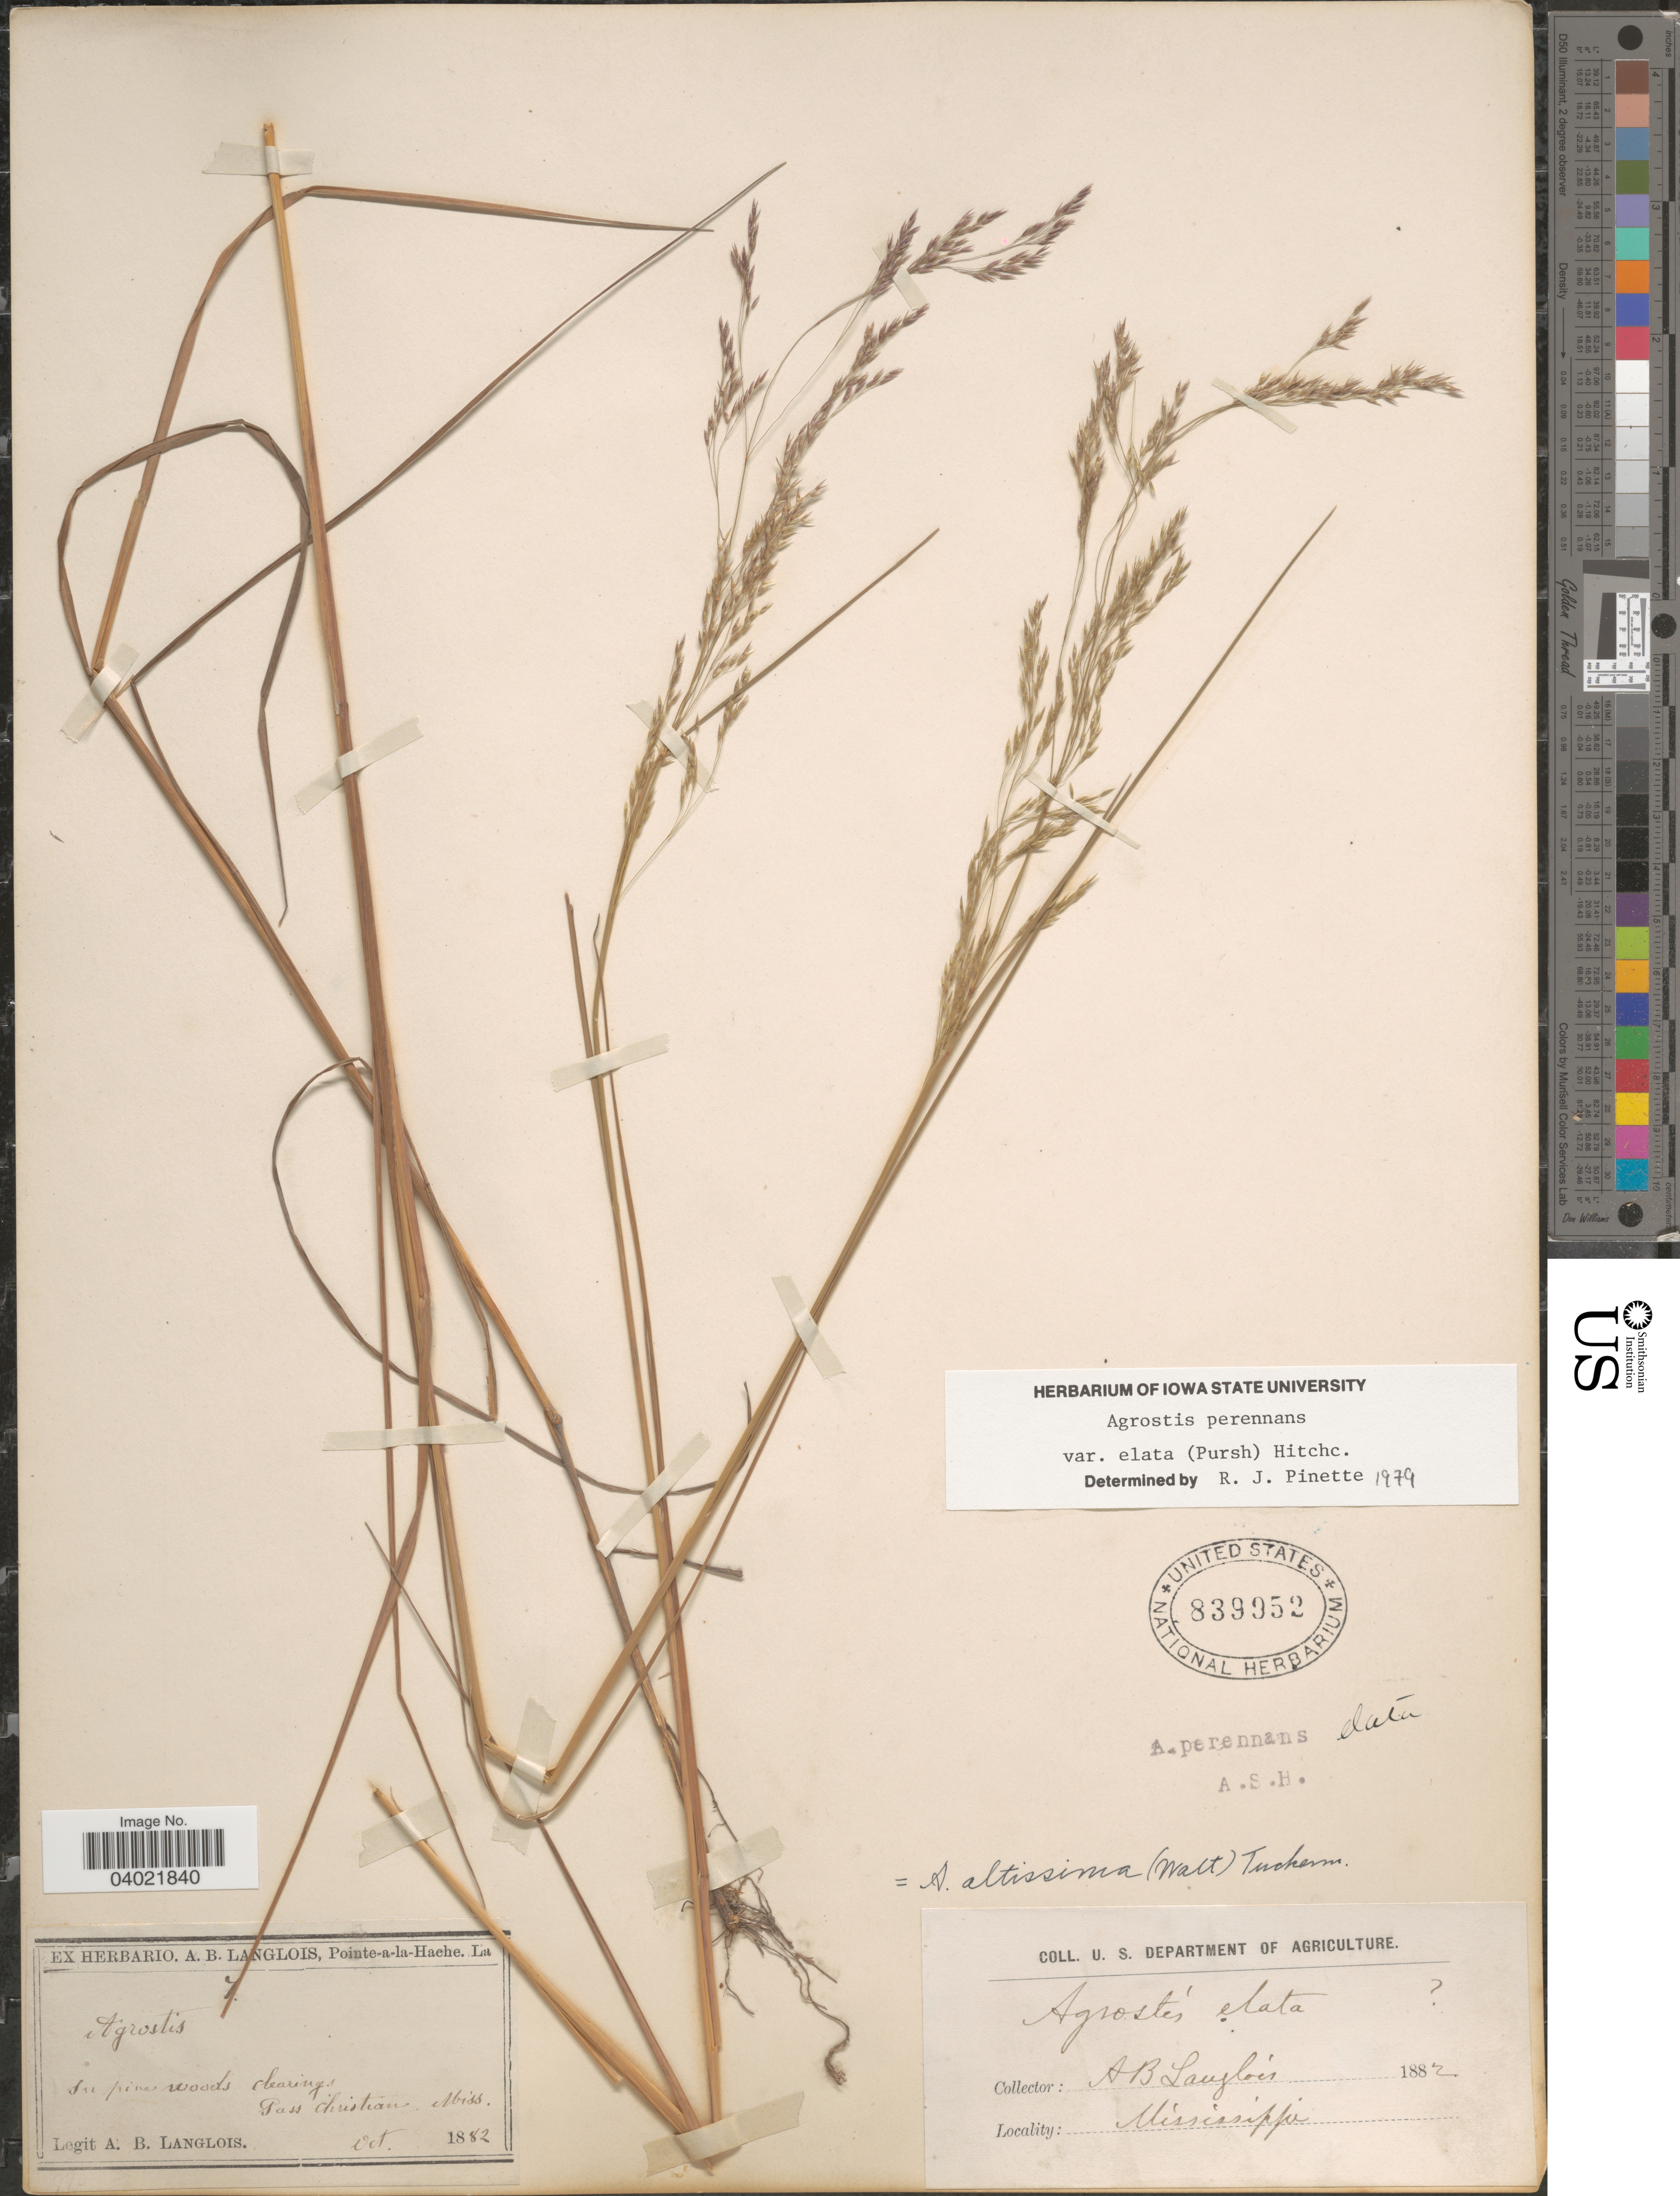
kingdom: Plantae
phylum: Tracheophyta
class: Liliopsida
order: Poales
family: Poaceae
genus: Agrostis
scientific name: Agrostis perennans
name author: (Walter) Tuck.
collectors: A. Langlois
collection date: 1882-10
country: United States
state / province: Mississippi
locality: Pass Christian.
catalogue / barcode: US 839952